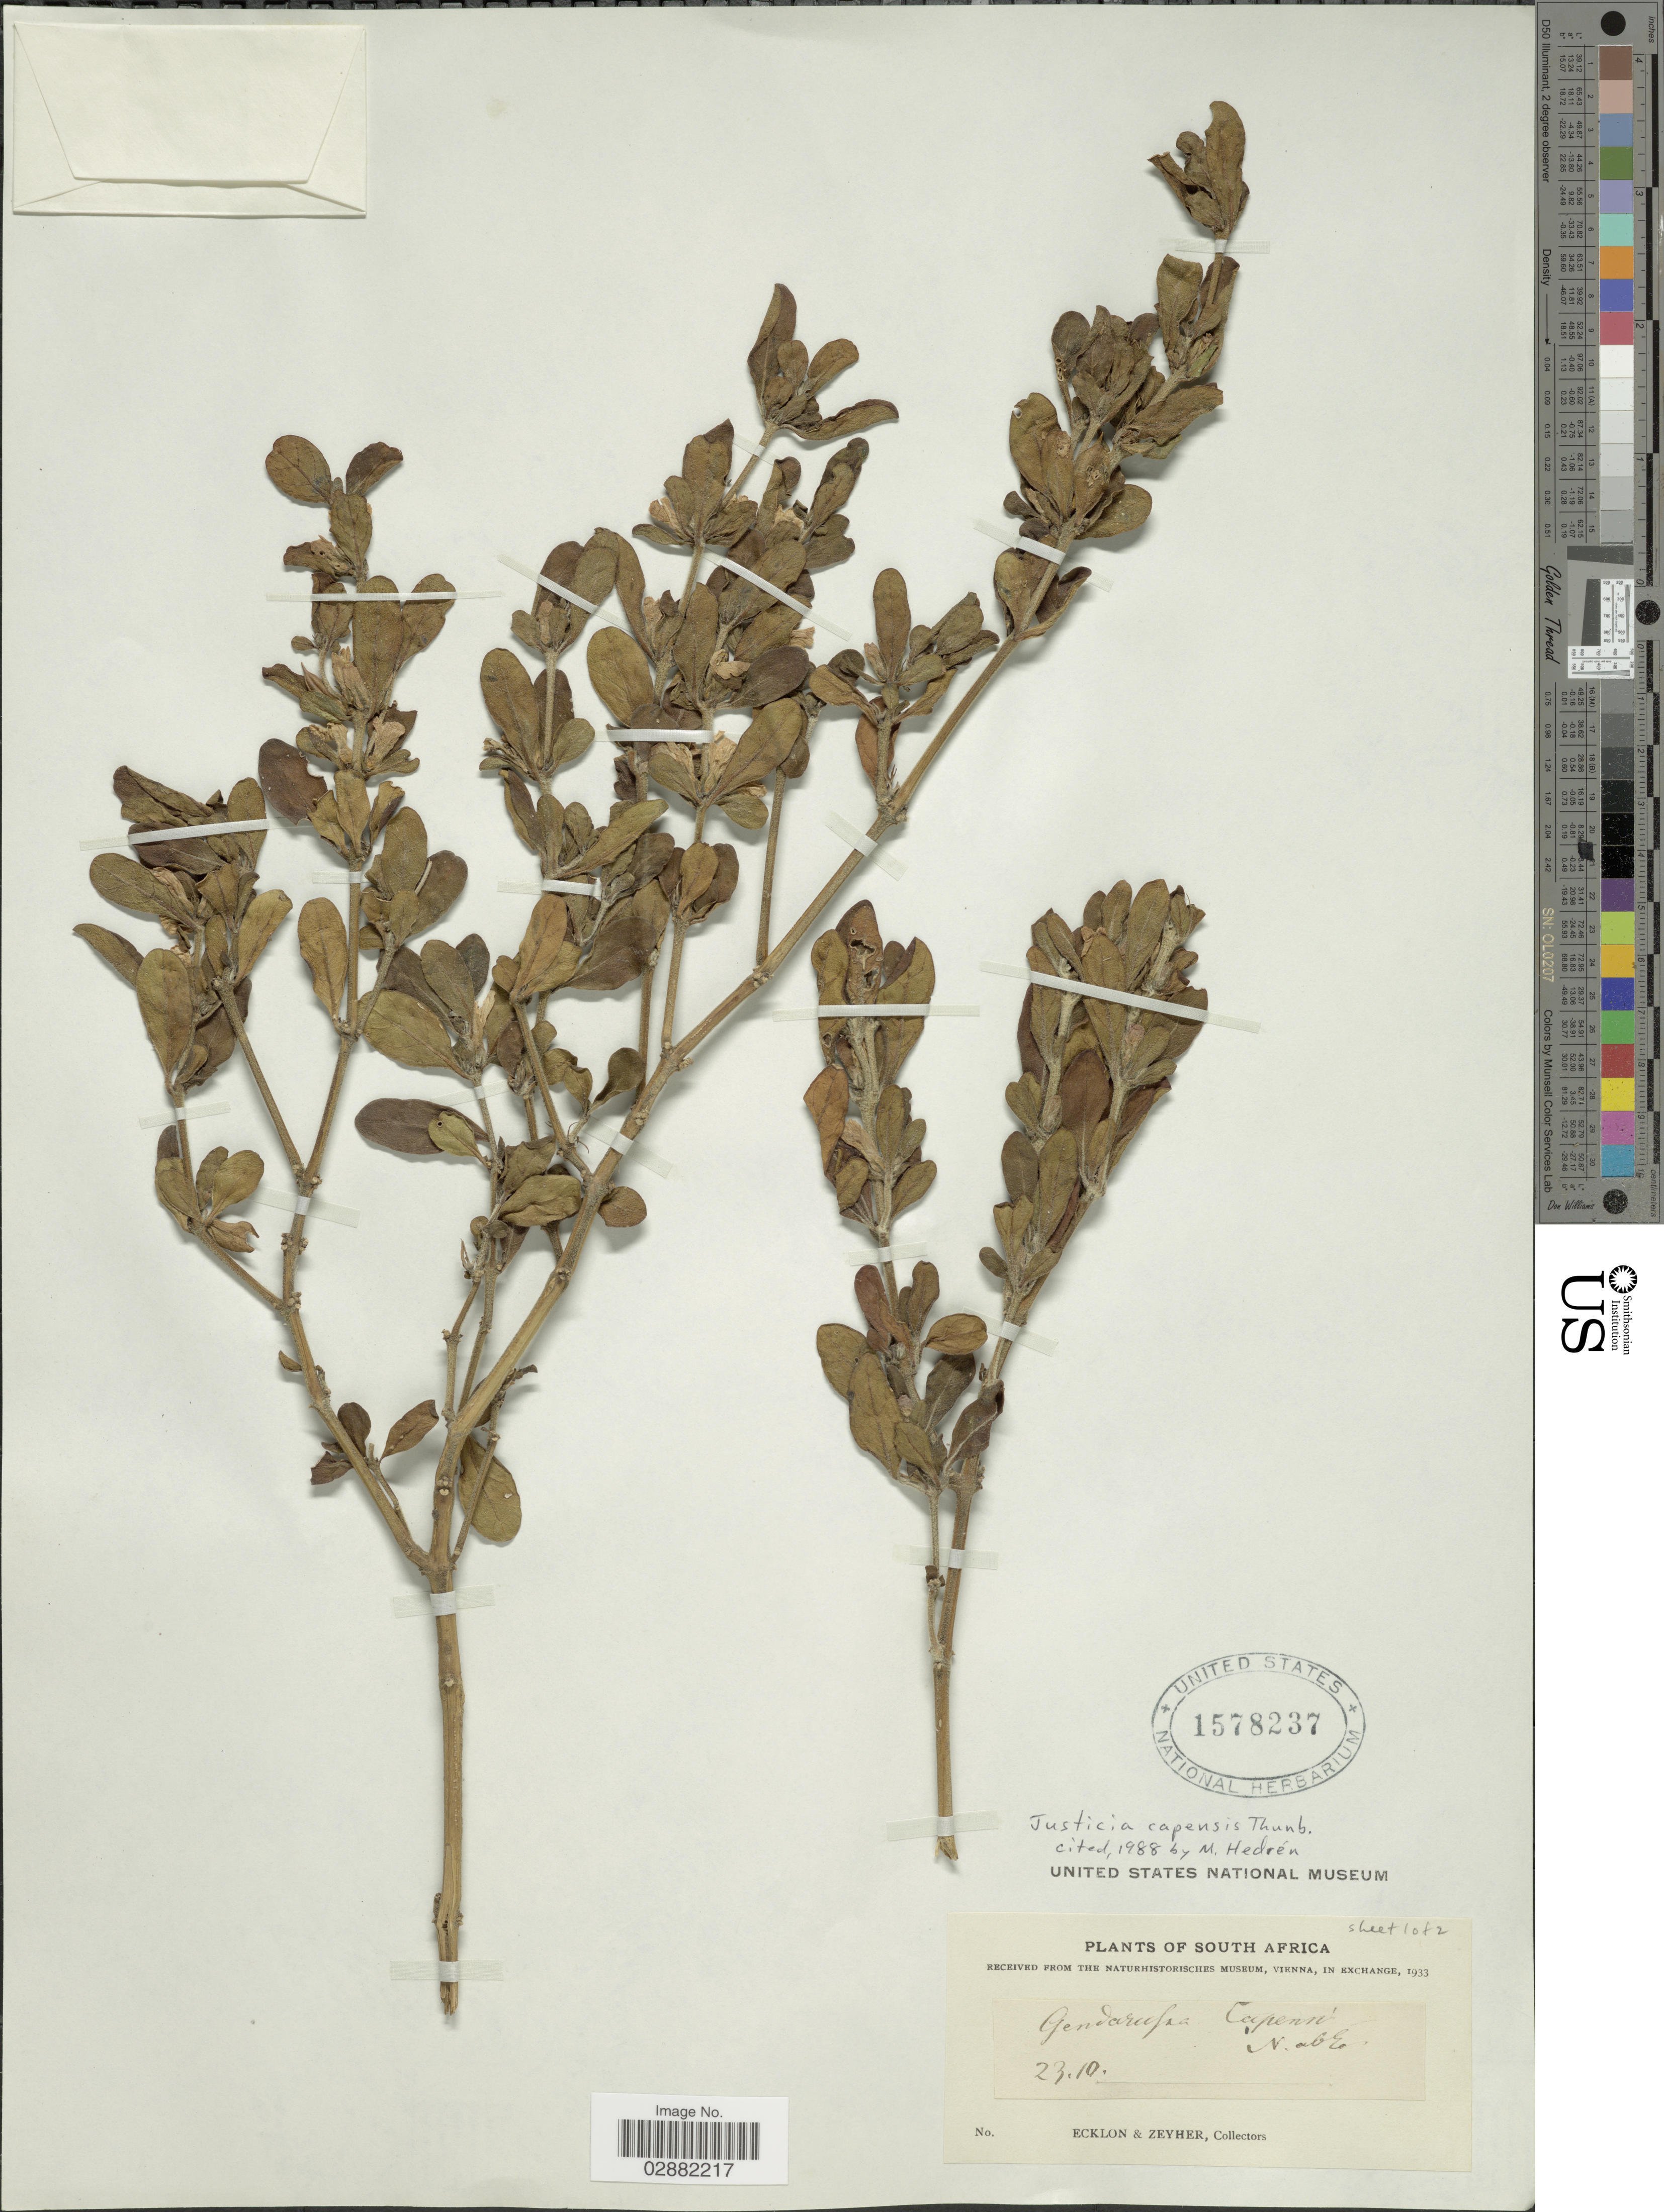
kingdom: Plantae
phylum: Tracheophyta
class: Magnoliopsida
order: Lamiales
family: Acanthaceae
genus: Justicia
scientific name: Justicia capensis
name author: Thunb.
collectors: -. Ecklon & -. Zeyher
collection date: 1933-10-23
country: South Africa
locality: South Africa.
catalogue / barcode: US 1578237